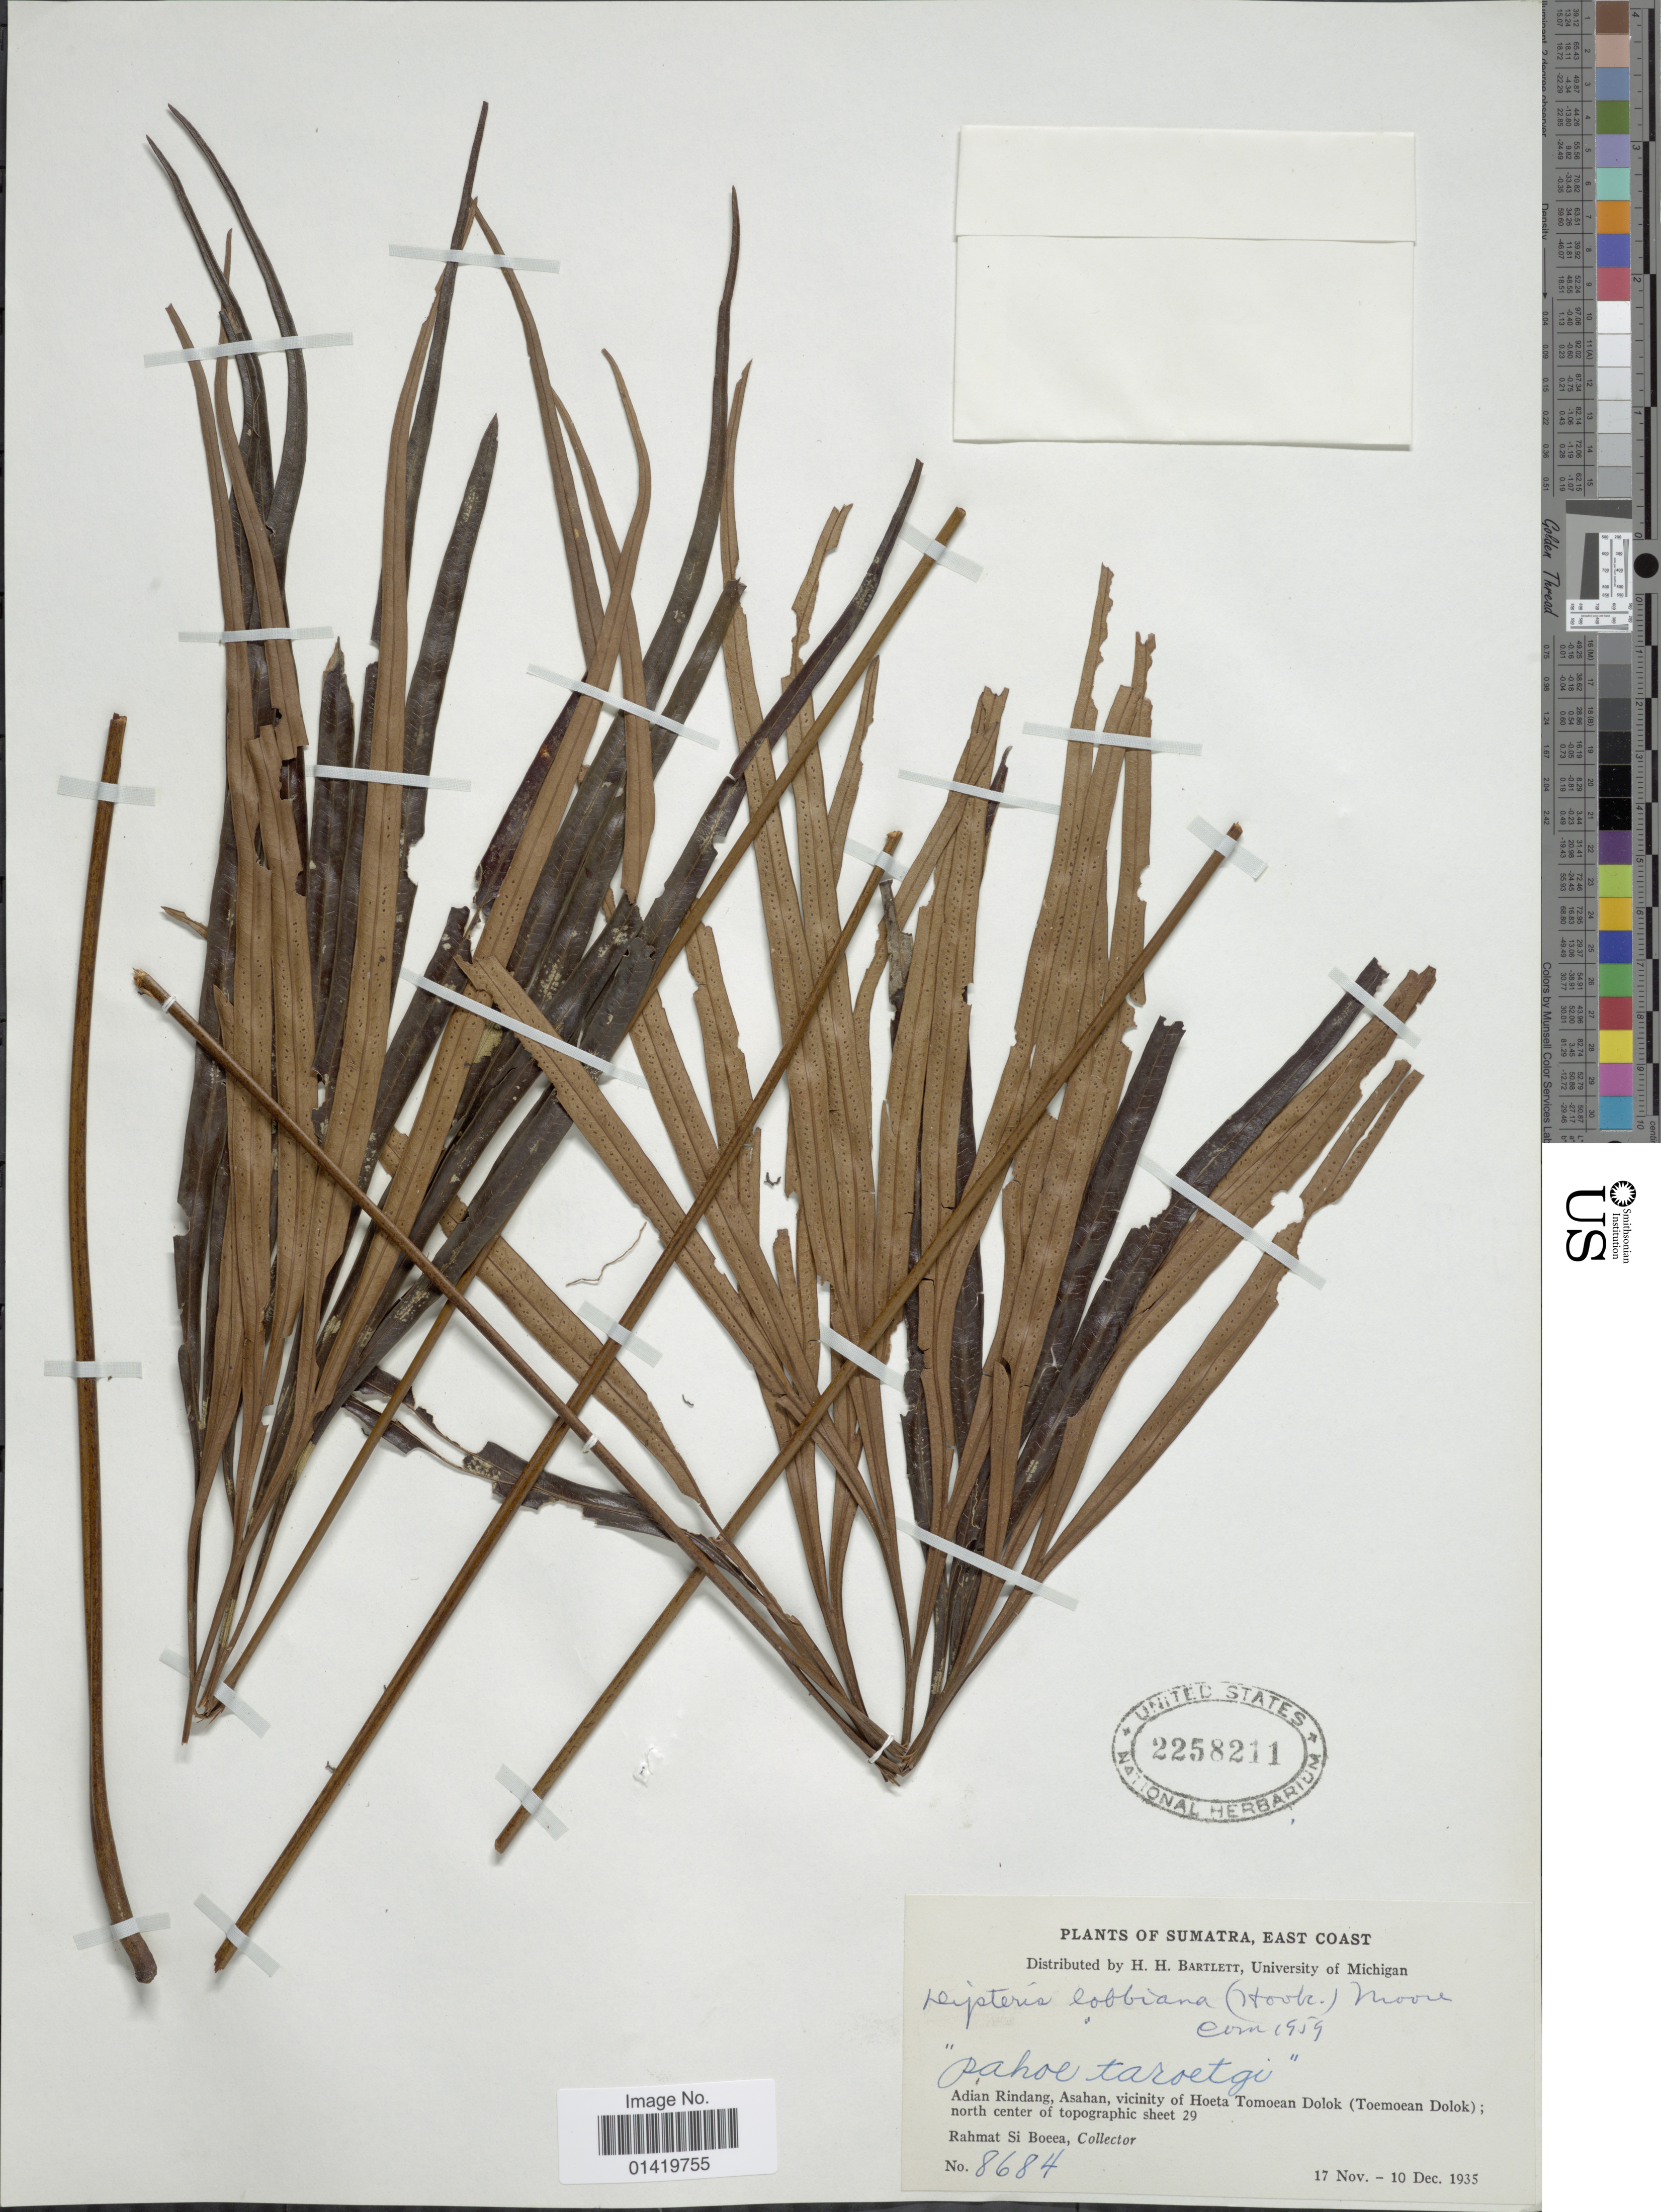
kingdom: Plantae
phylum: Tracheophyta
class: Polypodiopsida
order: Gleicheniales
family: Dipteridaceae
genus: Dipteris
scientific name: Dipteris lobbiana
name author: (Hook.) T. Moore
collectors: Rahmat Si Boeea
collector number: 8684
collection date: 1935-11-17/1935-12-10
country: Indonesia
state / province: Sumatra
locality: East Coast, Adian Rindang, Asahan, vicinity of Hoeta Tomoean Dolok (Toemoean Dolok); north center of topographic sheet 29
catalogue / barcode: US 2258211